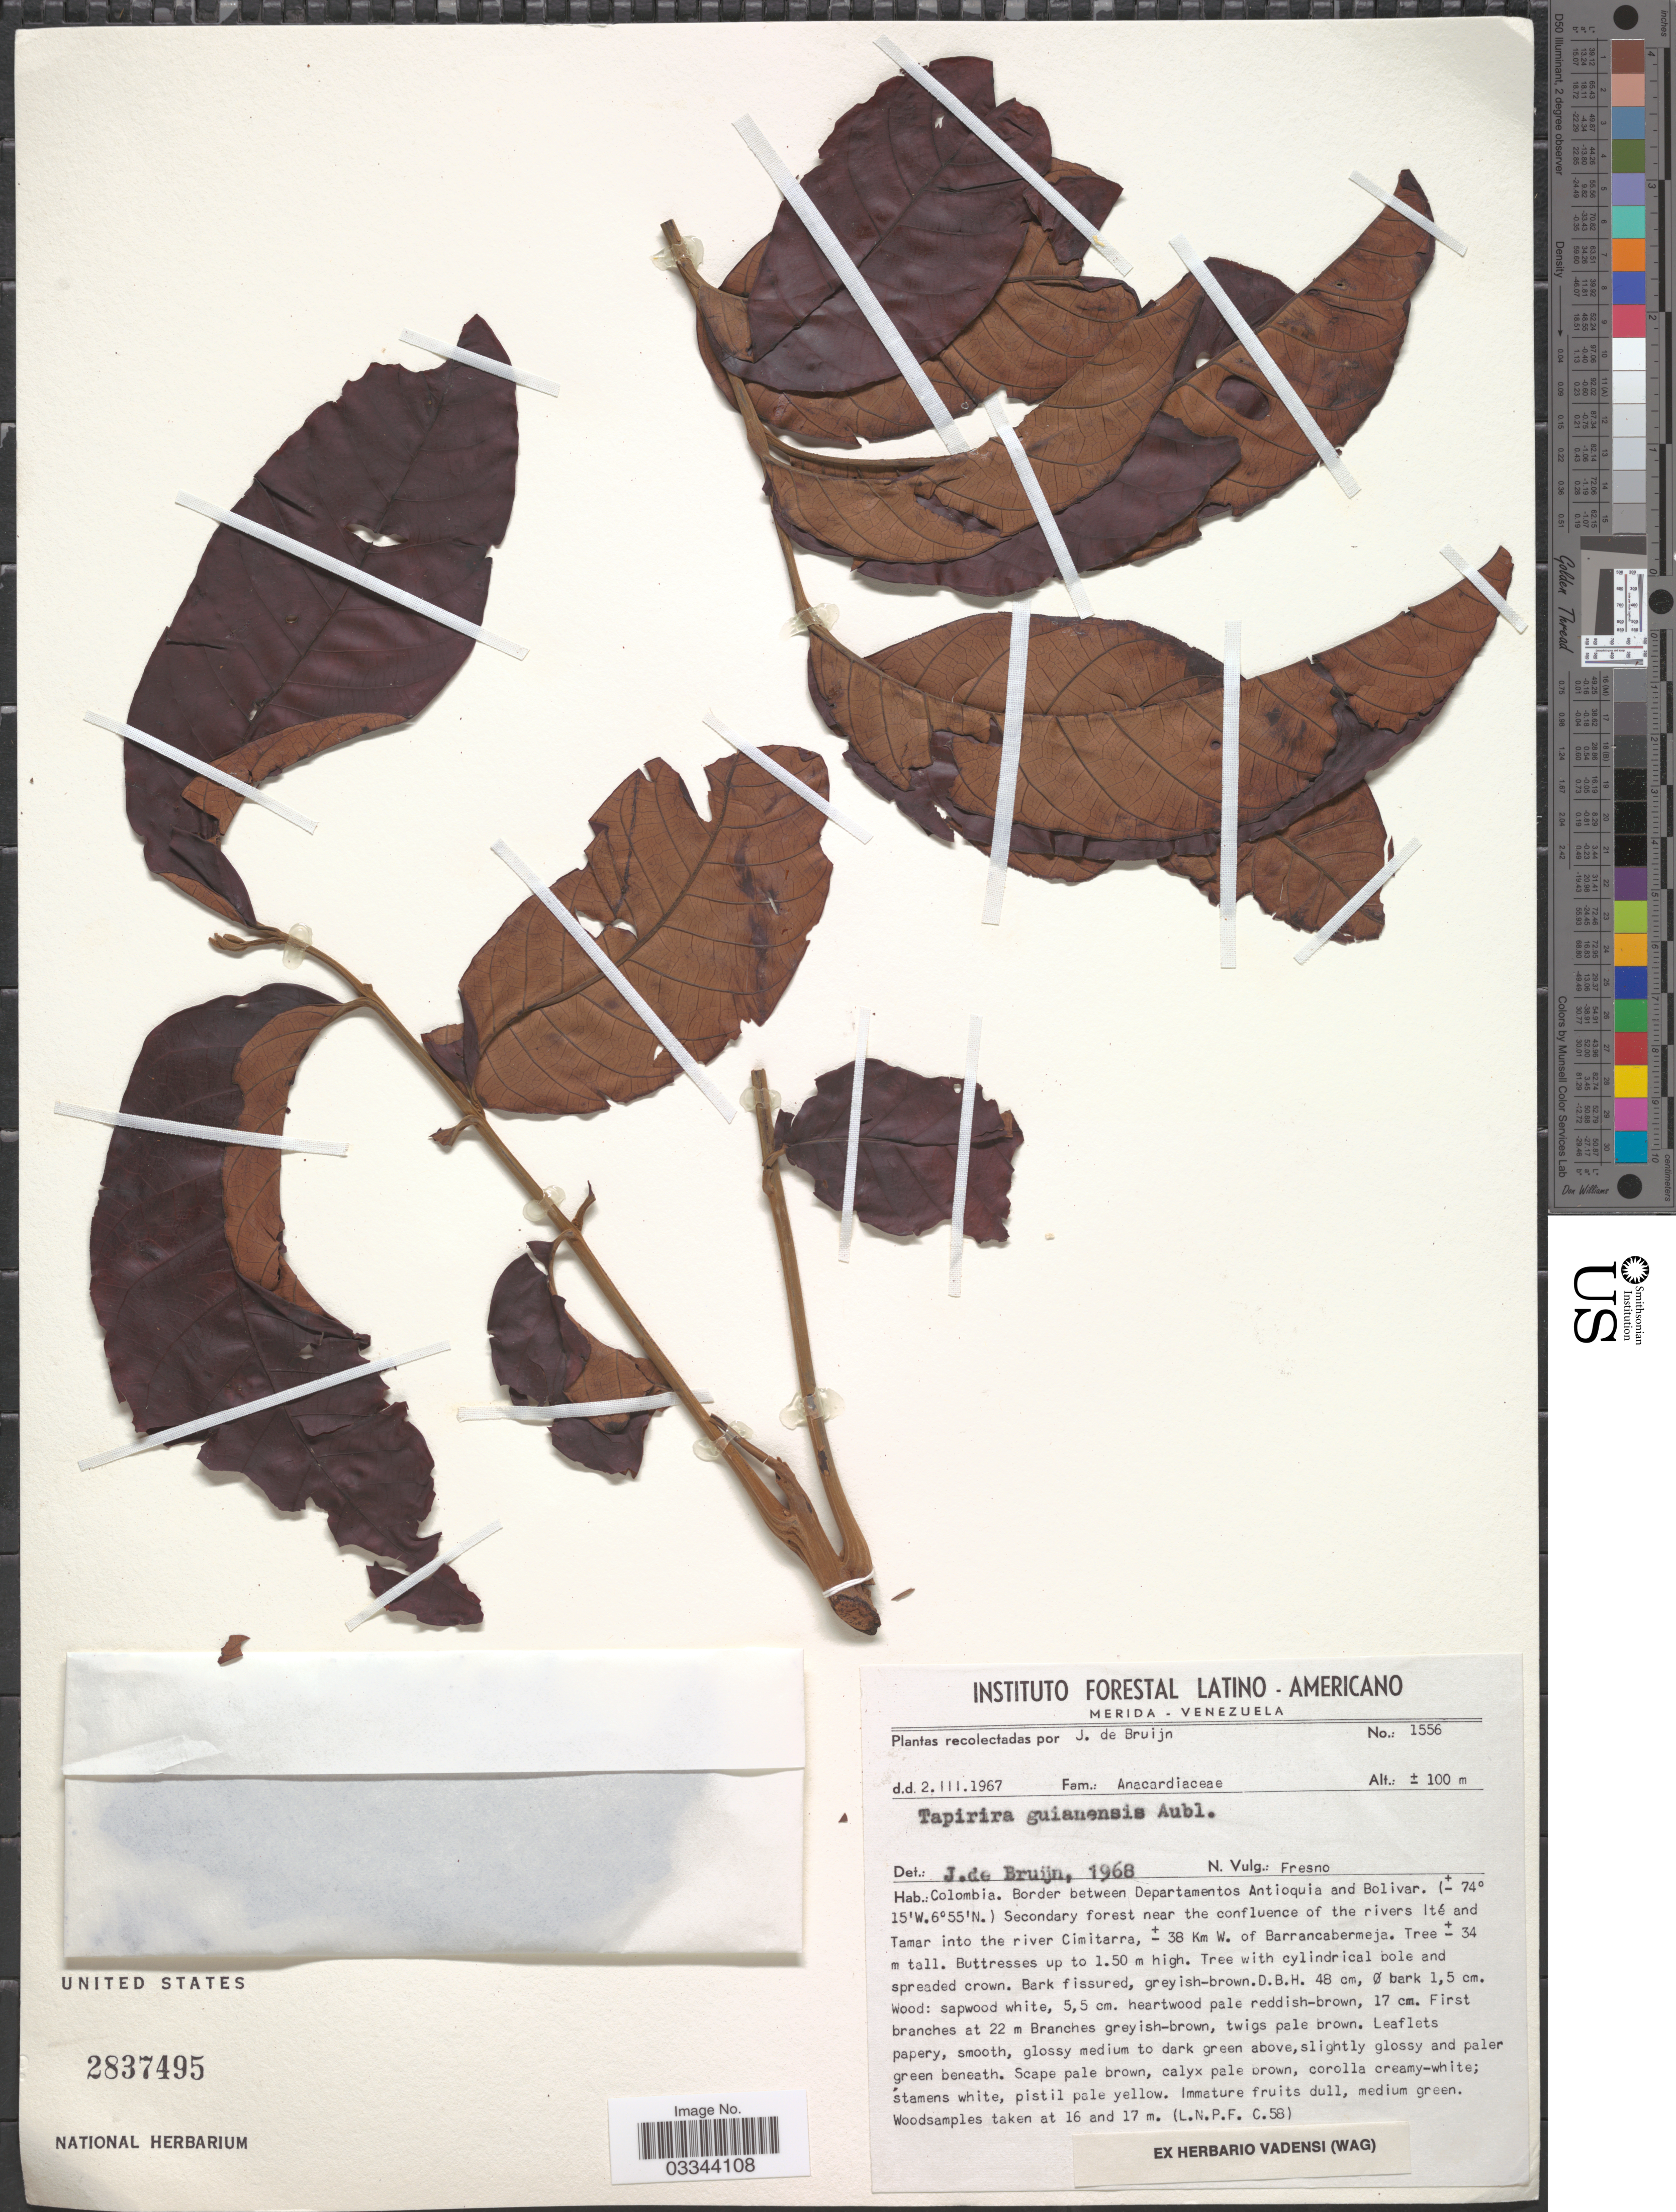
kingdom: Plantae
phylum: Tracheophyta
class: Magnoliopsida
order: Sapindales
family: Anacardiaceae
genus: Tapirira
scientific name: Tapirira guianensis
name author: Aubl.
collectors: J. Bruijn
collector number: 1556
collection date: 1967-03-02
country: Colombia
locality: Border between Departamentos Antioquia and Bolivar. Secondary forest near the confluence of the rivers Ité and Tamar into the river Cimitarra, ± 38 Km W. of Barrancabermeja.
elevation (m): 100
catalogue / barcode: US 2837495